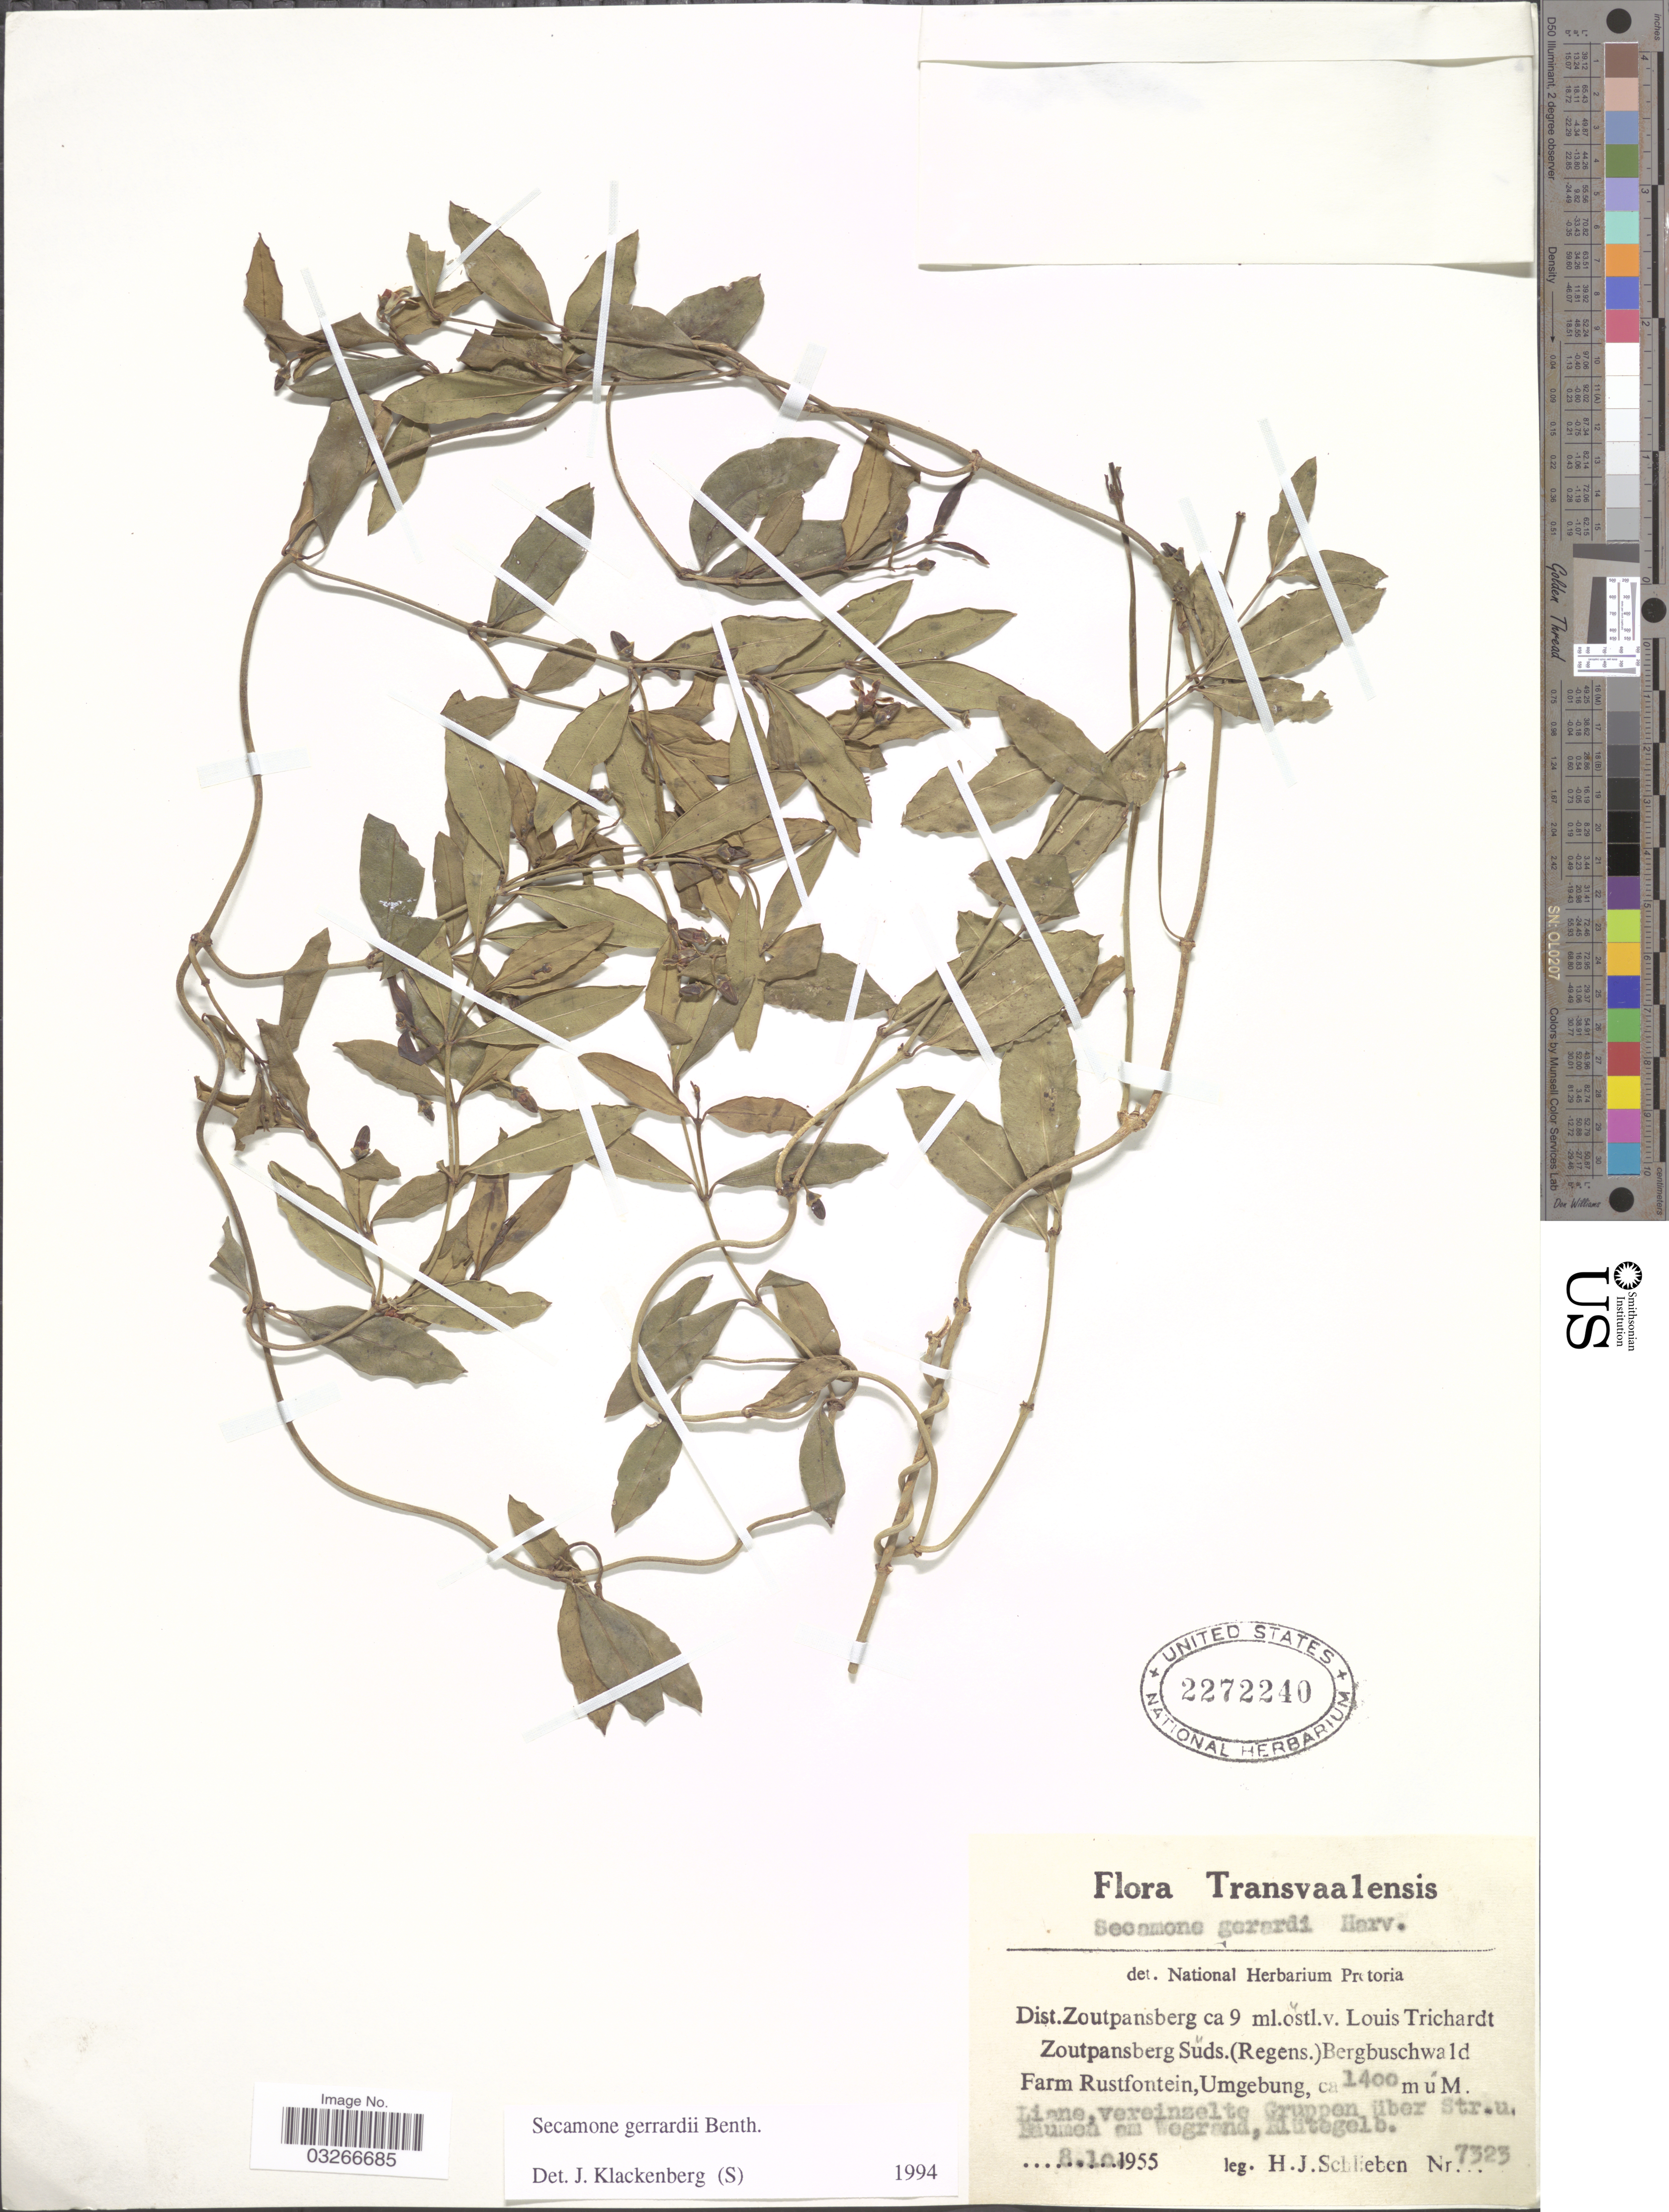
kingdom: Plantae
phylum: Tracheophyta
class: Magnoliopsida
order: Gentianales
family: Apocynaceae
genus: Secamone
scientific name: Secamone gerrardii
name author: Harv. ex Benth.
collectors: H. J. Schlieben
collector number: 7323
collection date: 1955-10-08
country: South Africa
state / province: Limpopo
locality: Transvaalensis. Dist. Zoutpansberg ca 9 ml. ostl. v. Louis Trichardt Zoutpansberg Suds. (Regens.) Bergbuschwald Farm Rustfontein, Umgebung.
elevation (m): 1400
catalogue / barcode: US 2272240